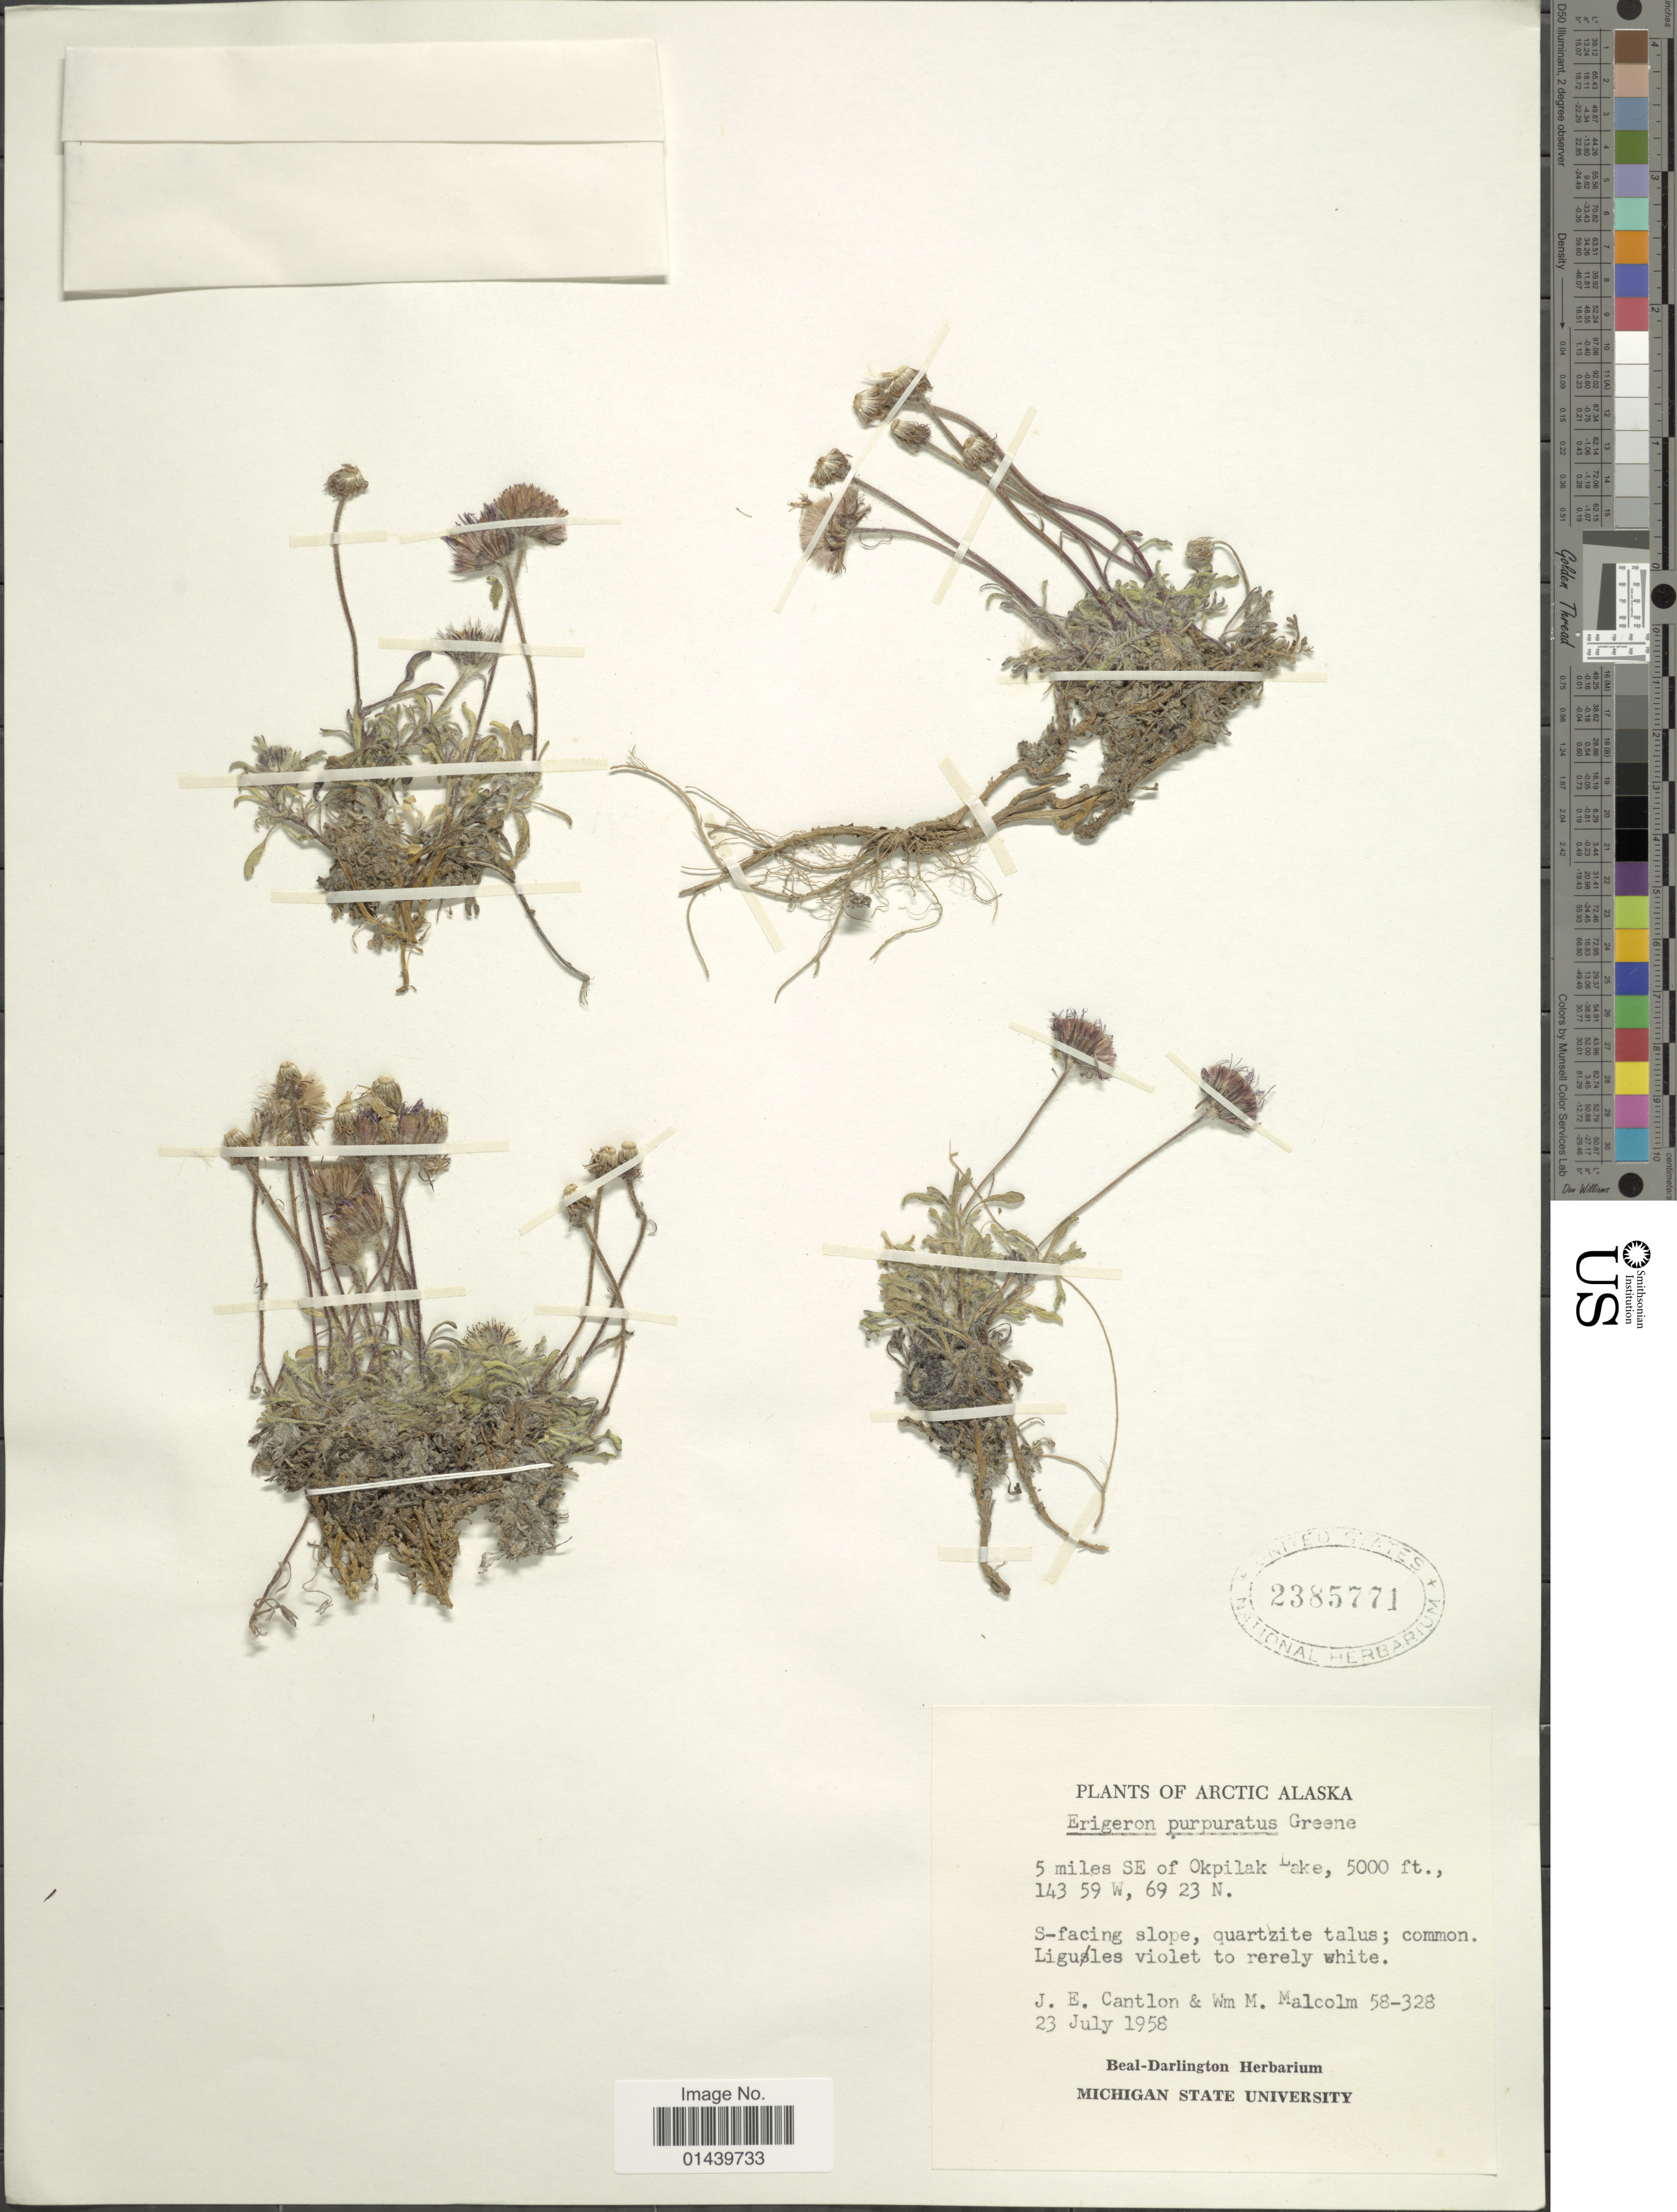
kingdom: Plantae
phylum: Tracheophyta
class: Magnoliopsida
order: Asterales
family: Asteraceae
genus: Erigeron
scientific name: Erigeron purpuratus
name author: Greene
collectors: J. Cantlon & W. Malcolm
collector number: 58-328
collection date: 1958-07-23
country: United States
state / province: Alaska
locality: Arctic Alaska. S-facing slope. 5 miles SE of Okpilak Lake.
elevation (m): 1524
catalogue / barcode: US 2385771